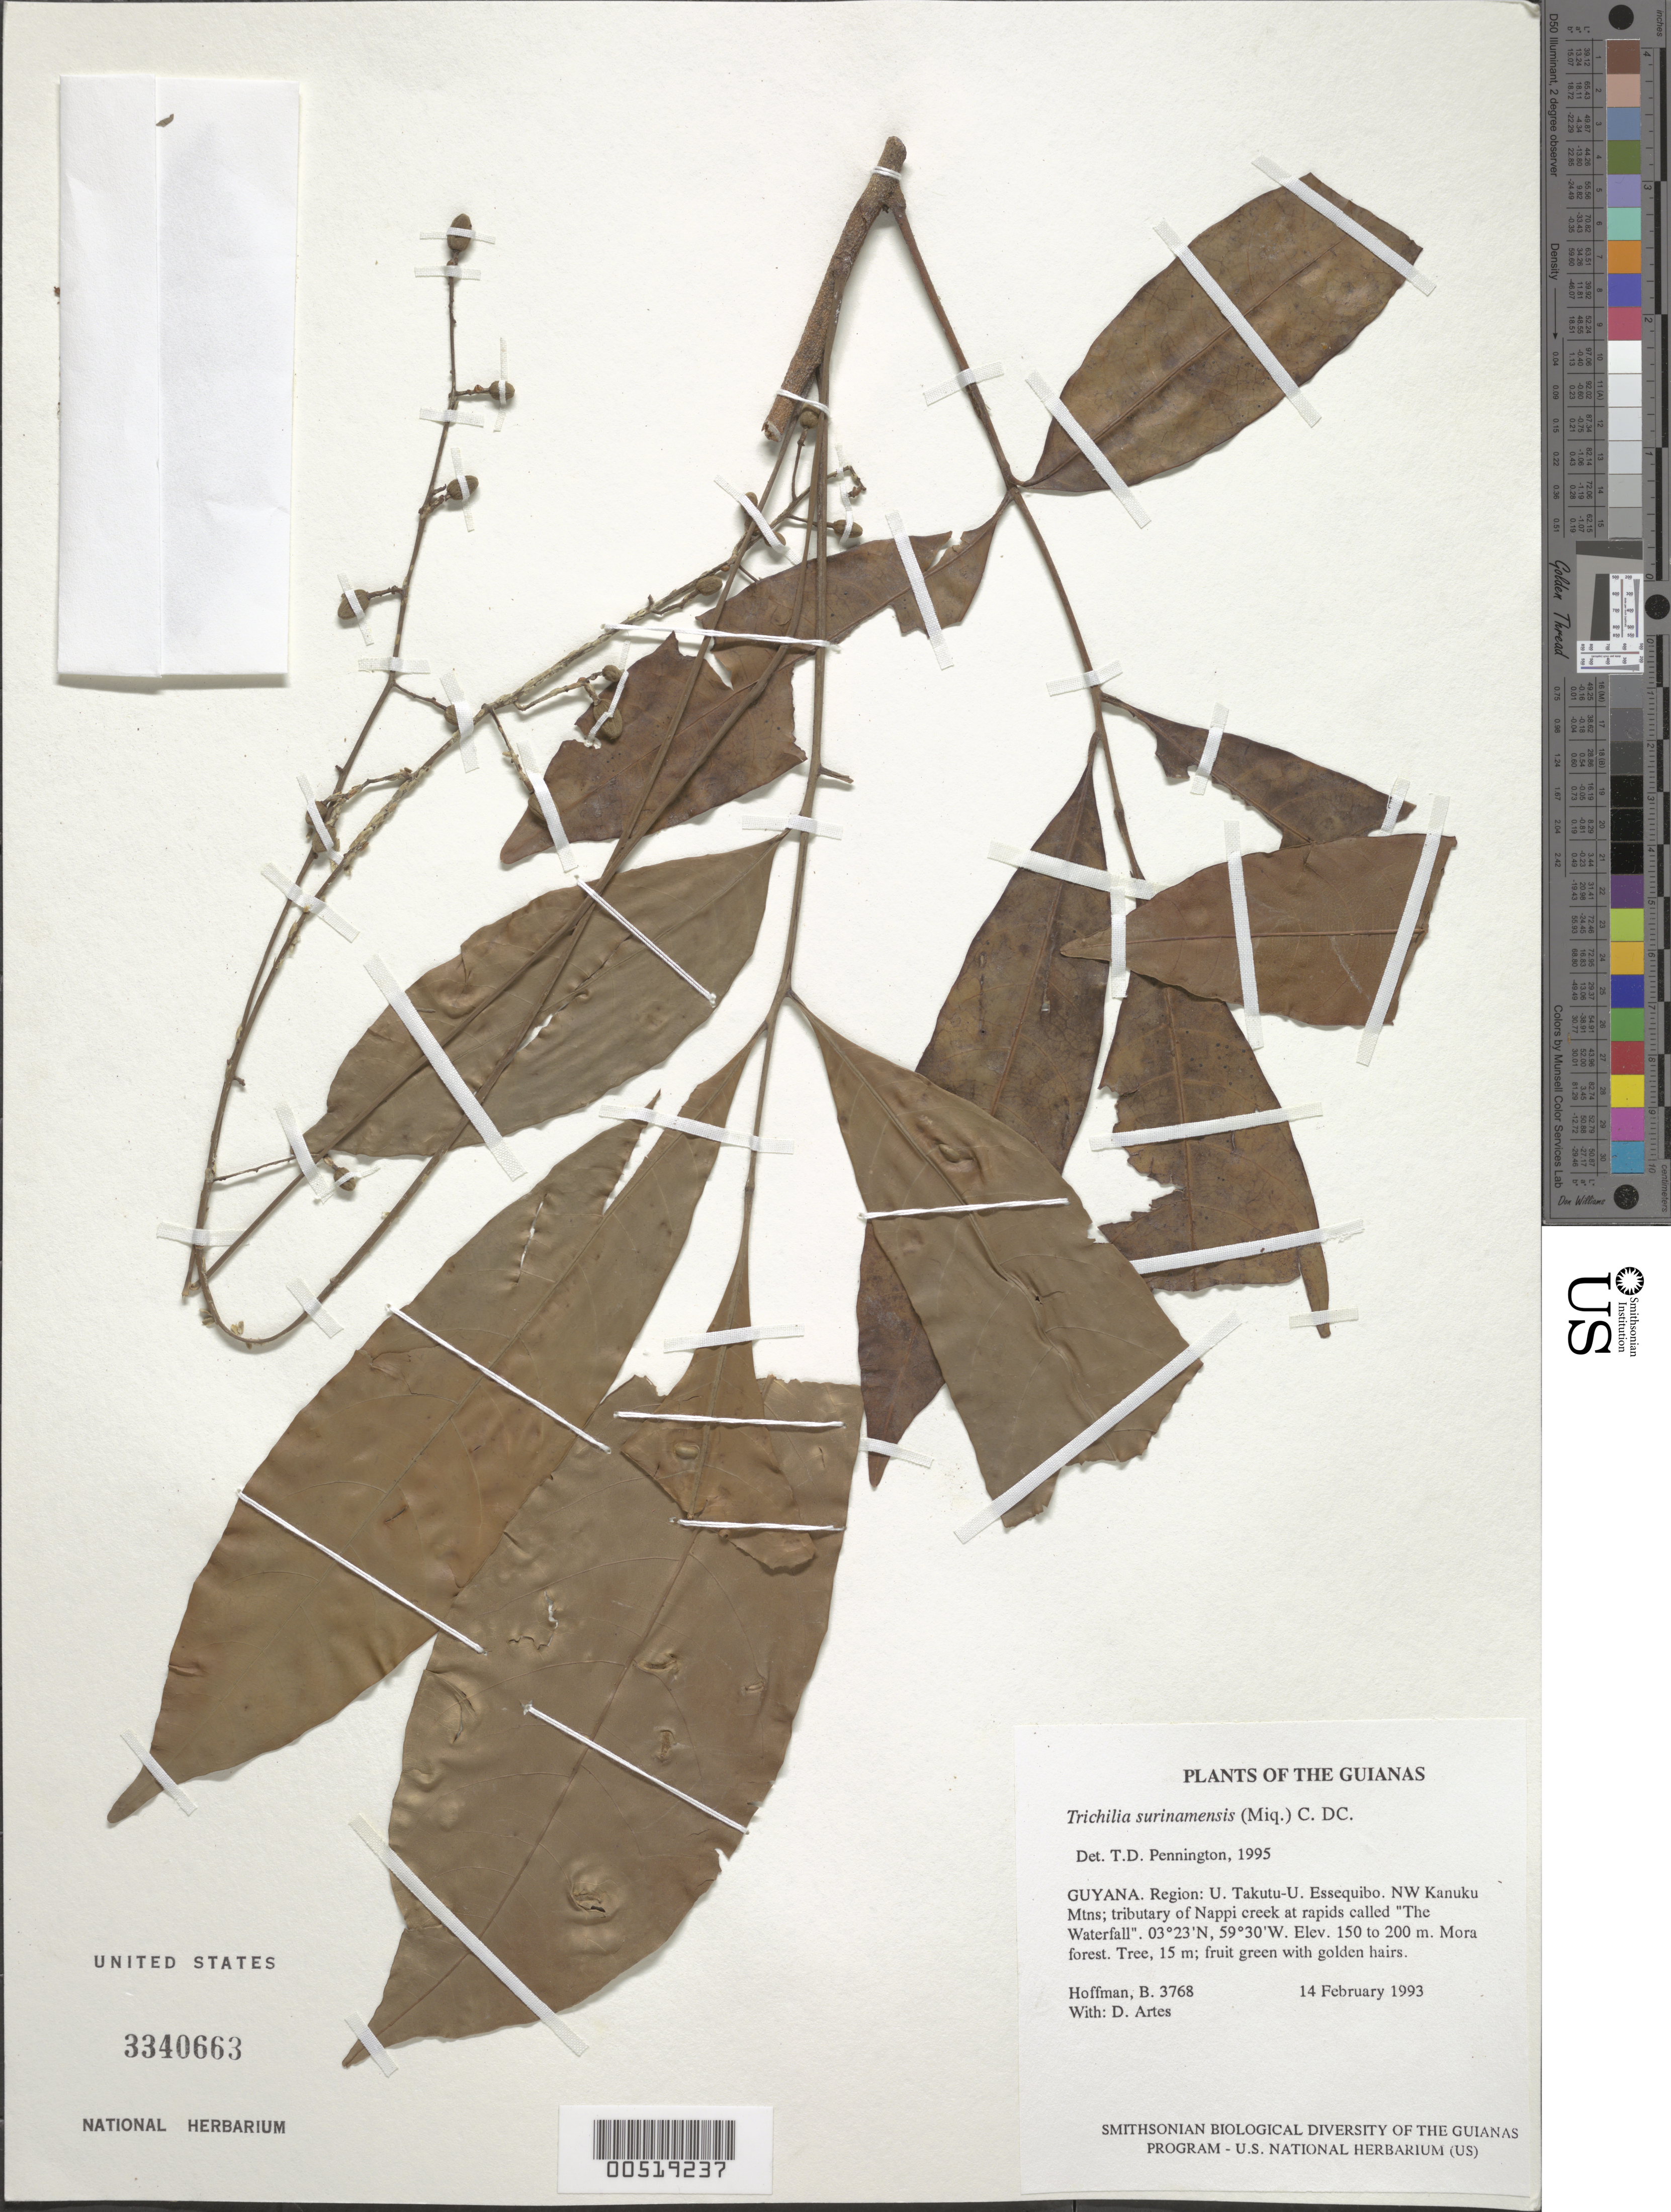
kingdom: Plantae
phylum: Tracheophyta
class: Magnoliopsida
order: Sapindales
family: Meliaceae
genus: Trichilia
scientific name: Trichilia surinamensis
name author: (Miq.) C. DC.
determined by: Pennington, T. D., (K)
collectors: B. Hoffman & D. Artes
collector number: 3768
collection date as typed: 14 February 1993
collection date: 1993-02-14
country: Guyana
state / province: U. Takutu-U. Essequibo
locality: NW Kanuku Mountains; tributary of Nappi creek at rapids called "The Waterfall"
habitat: Mora forest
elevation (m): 150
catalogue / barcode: US 3340663